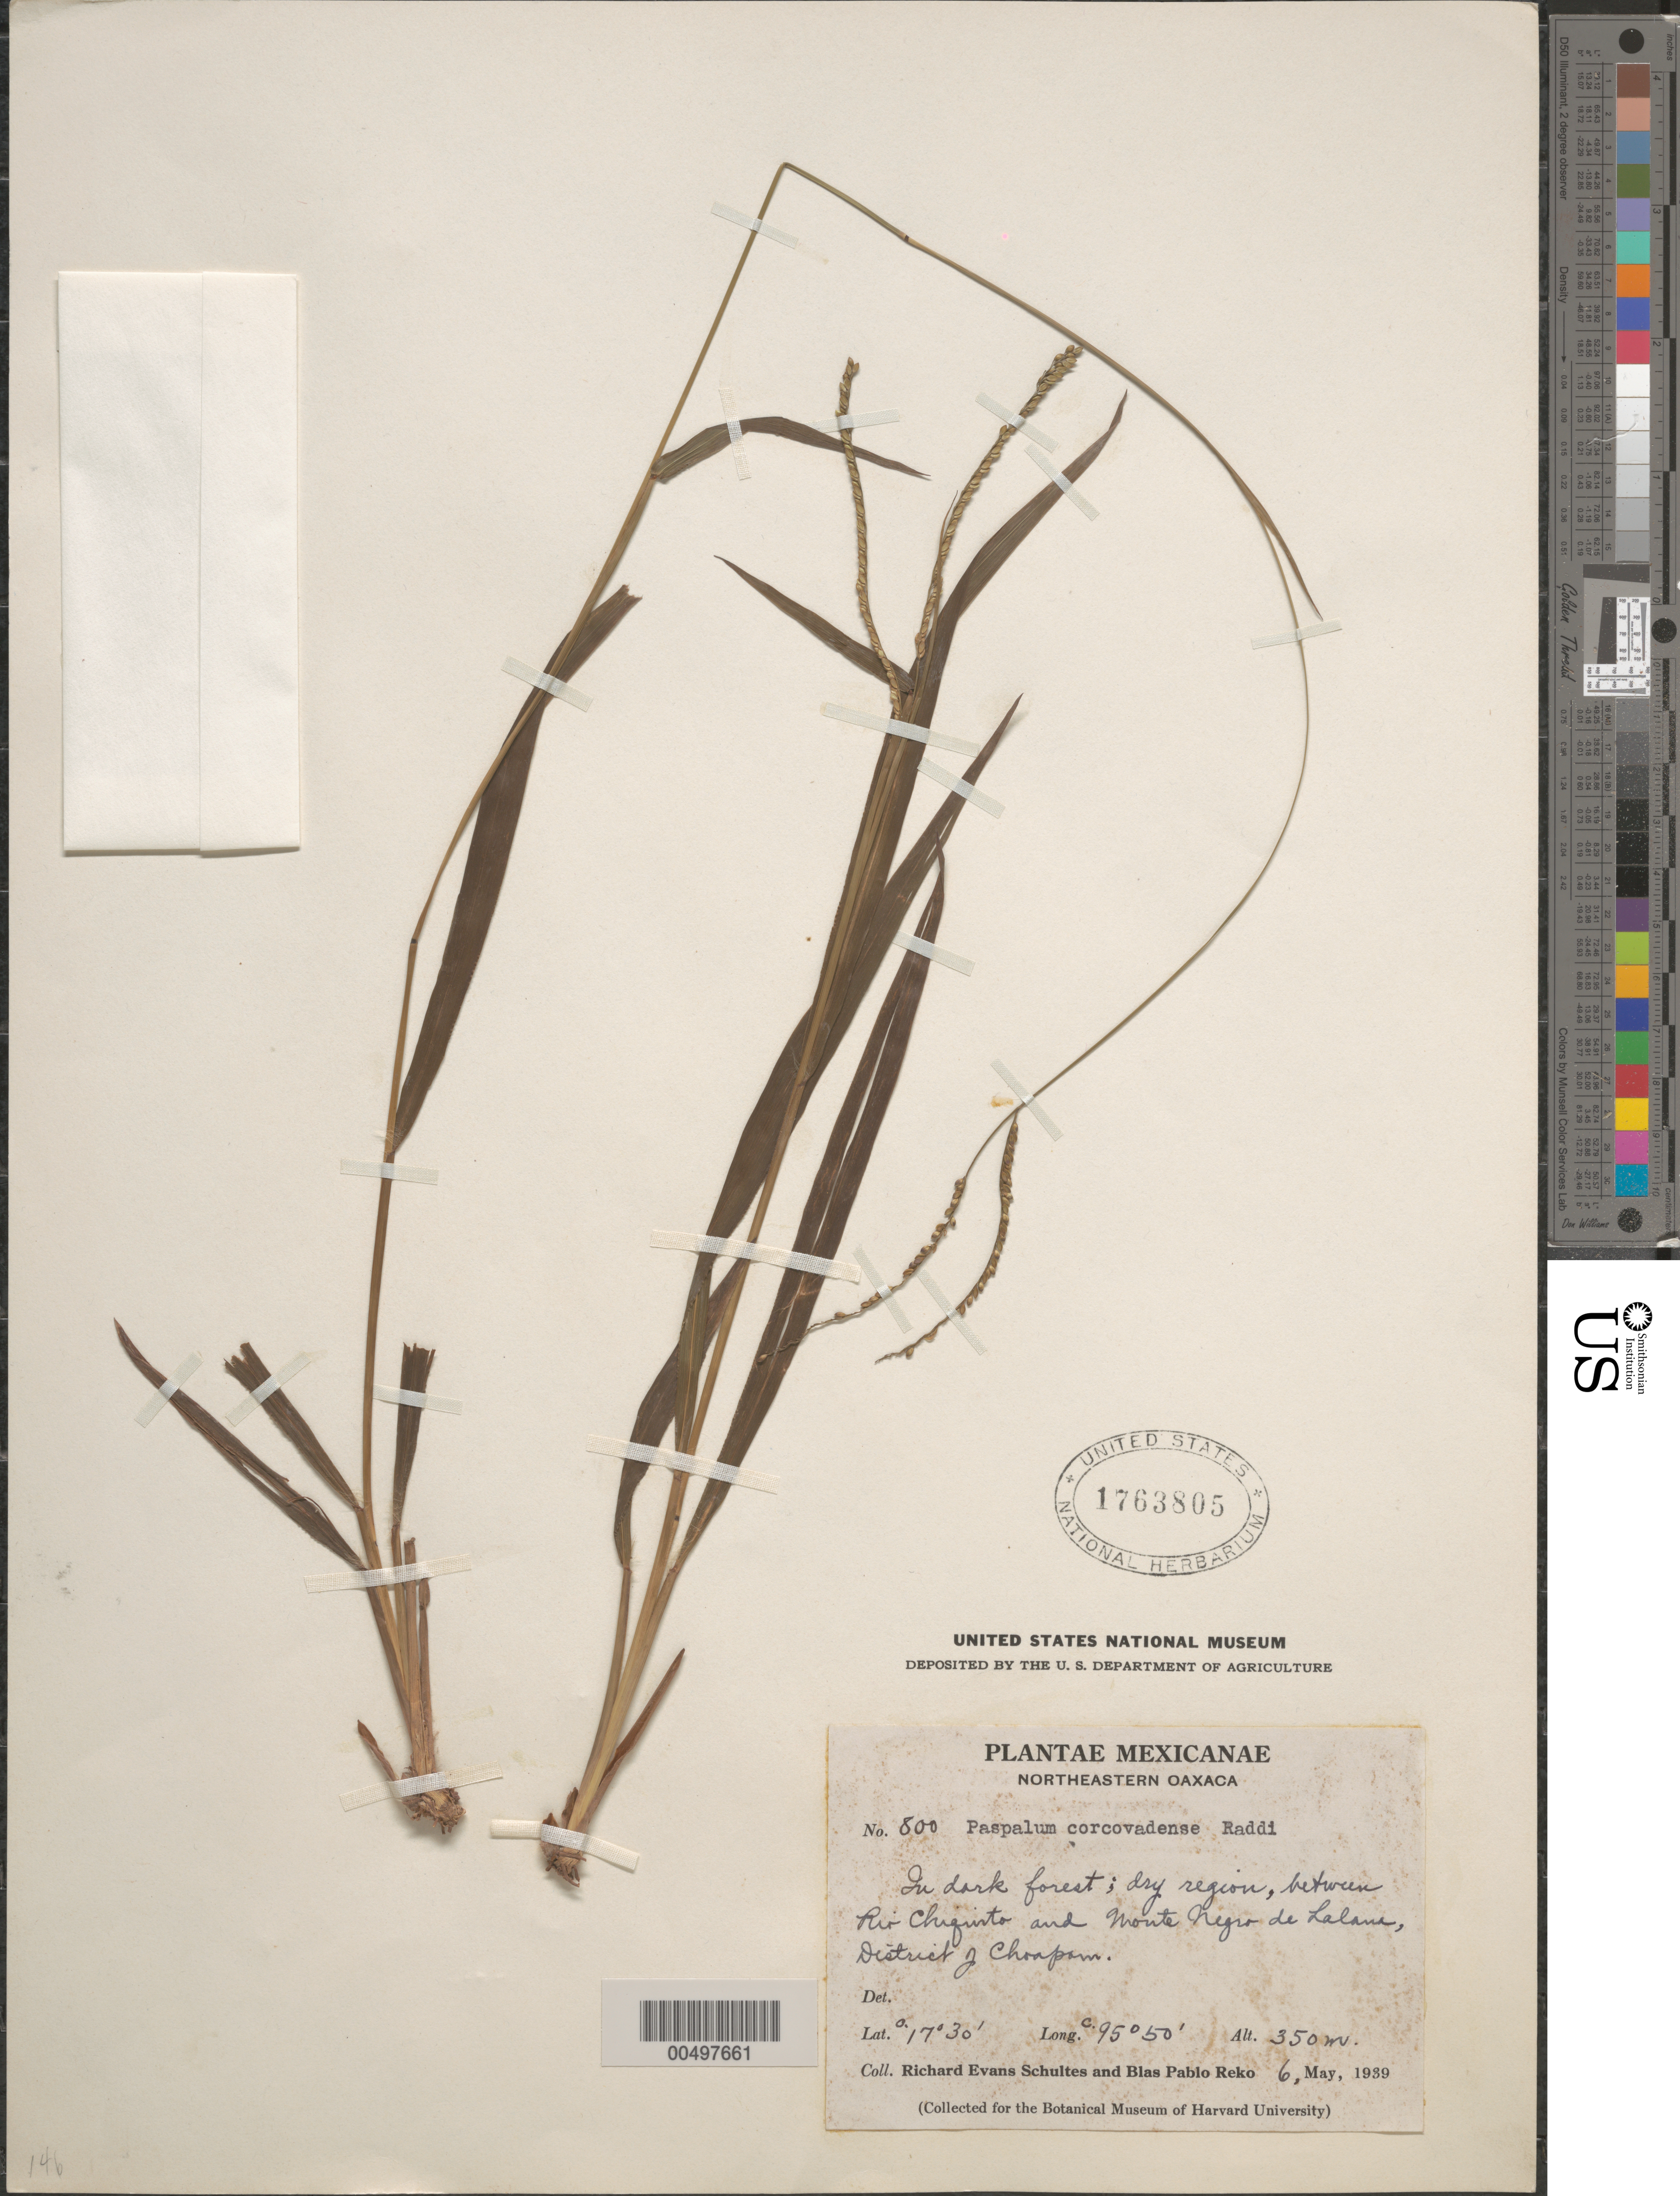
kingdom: Plantae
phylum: Tracheophyta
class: Liliopsida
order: Poales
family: Poaceae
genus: Paspalum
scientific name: Paspalum corcovadense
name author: Raddi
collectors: R. E. Schultes & B. P. Reko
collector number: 800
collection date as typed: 6 May 1939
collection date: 1939-05-06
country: Mexico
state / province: Oaxaca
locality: NE Oaxaca, between Rio Chiquito & Monte Negro de Lalana, Dist of Choapam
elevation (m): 350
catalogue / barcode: US 1763805